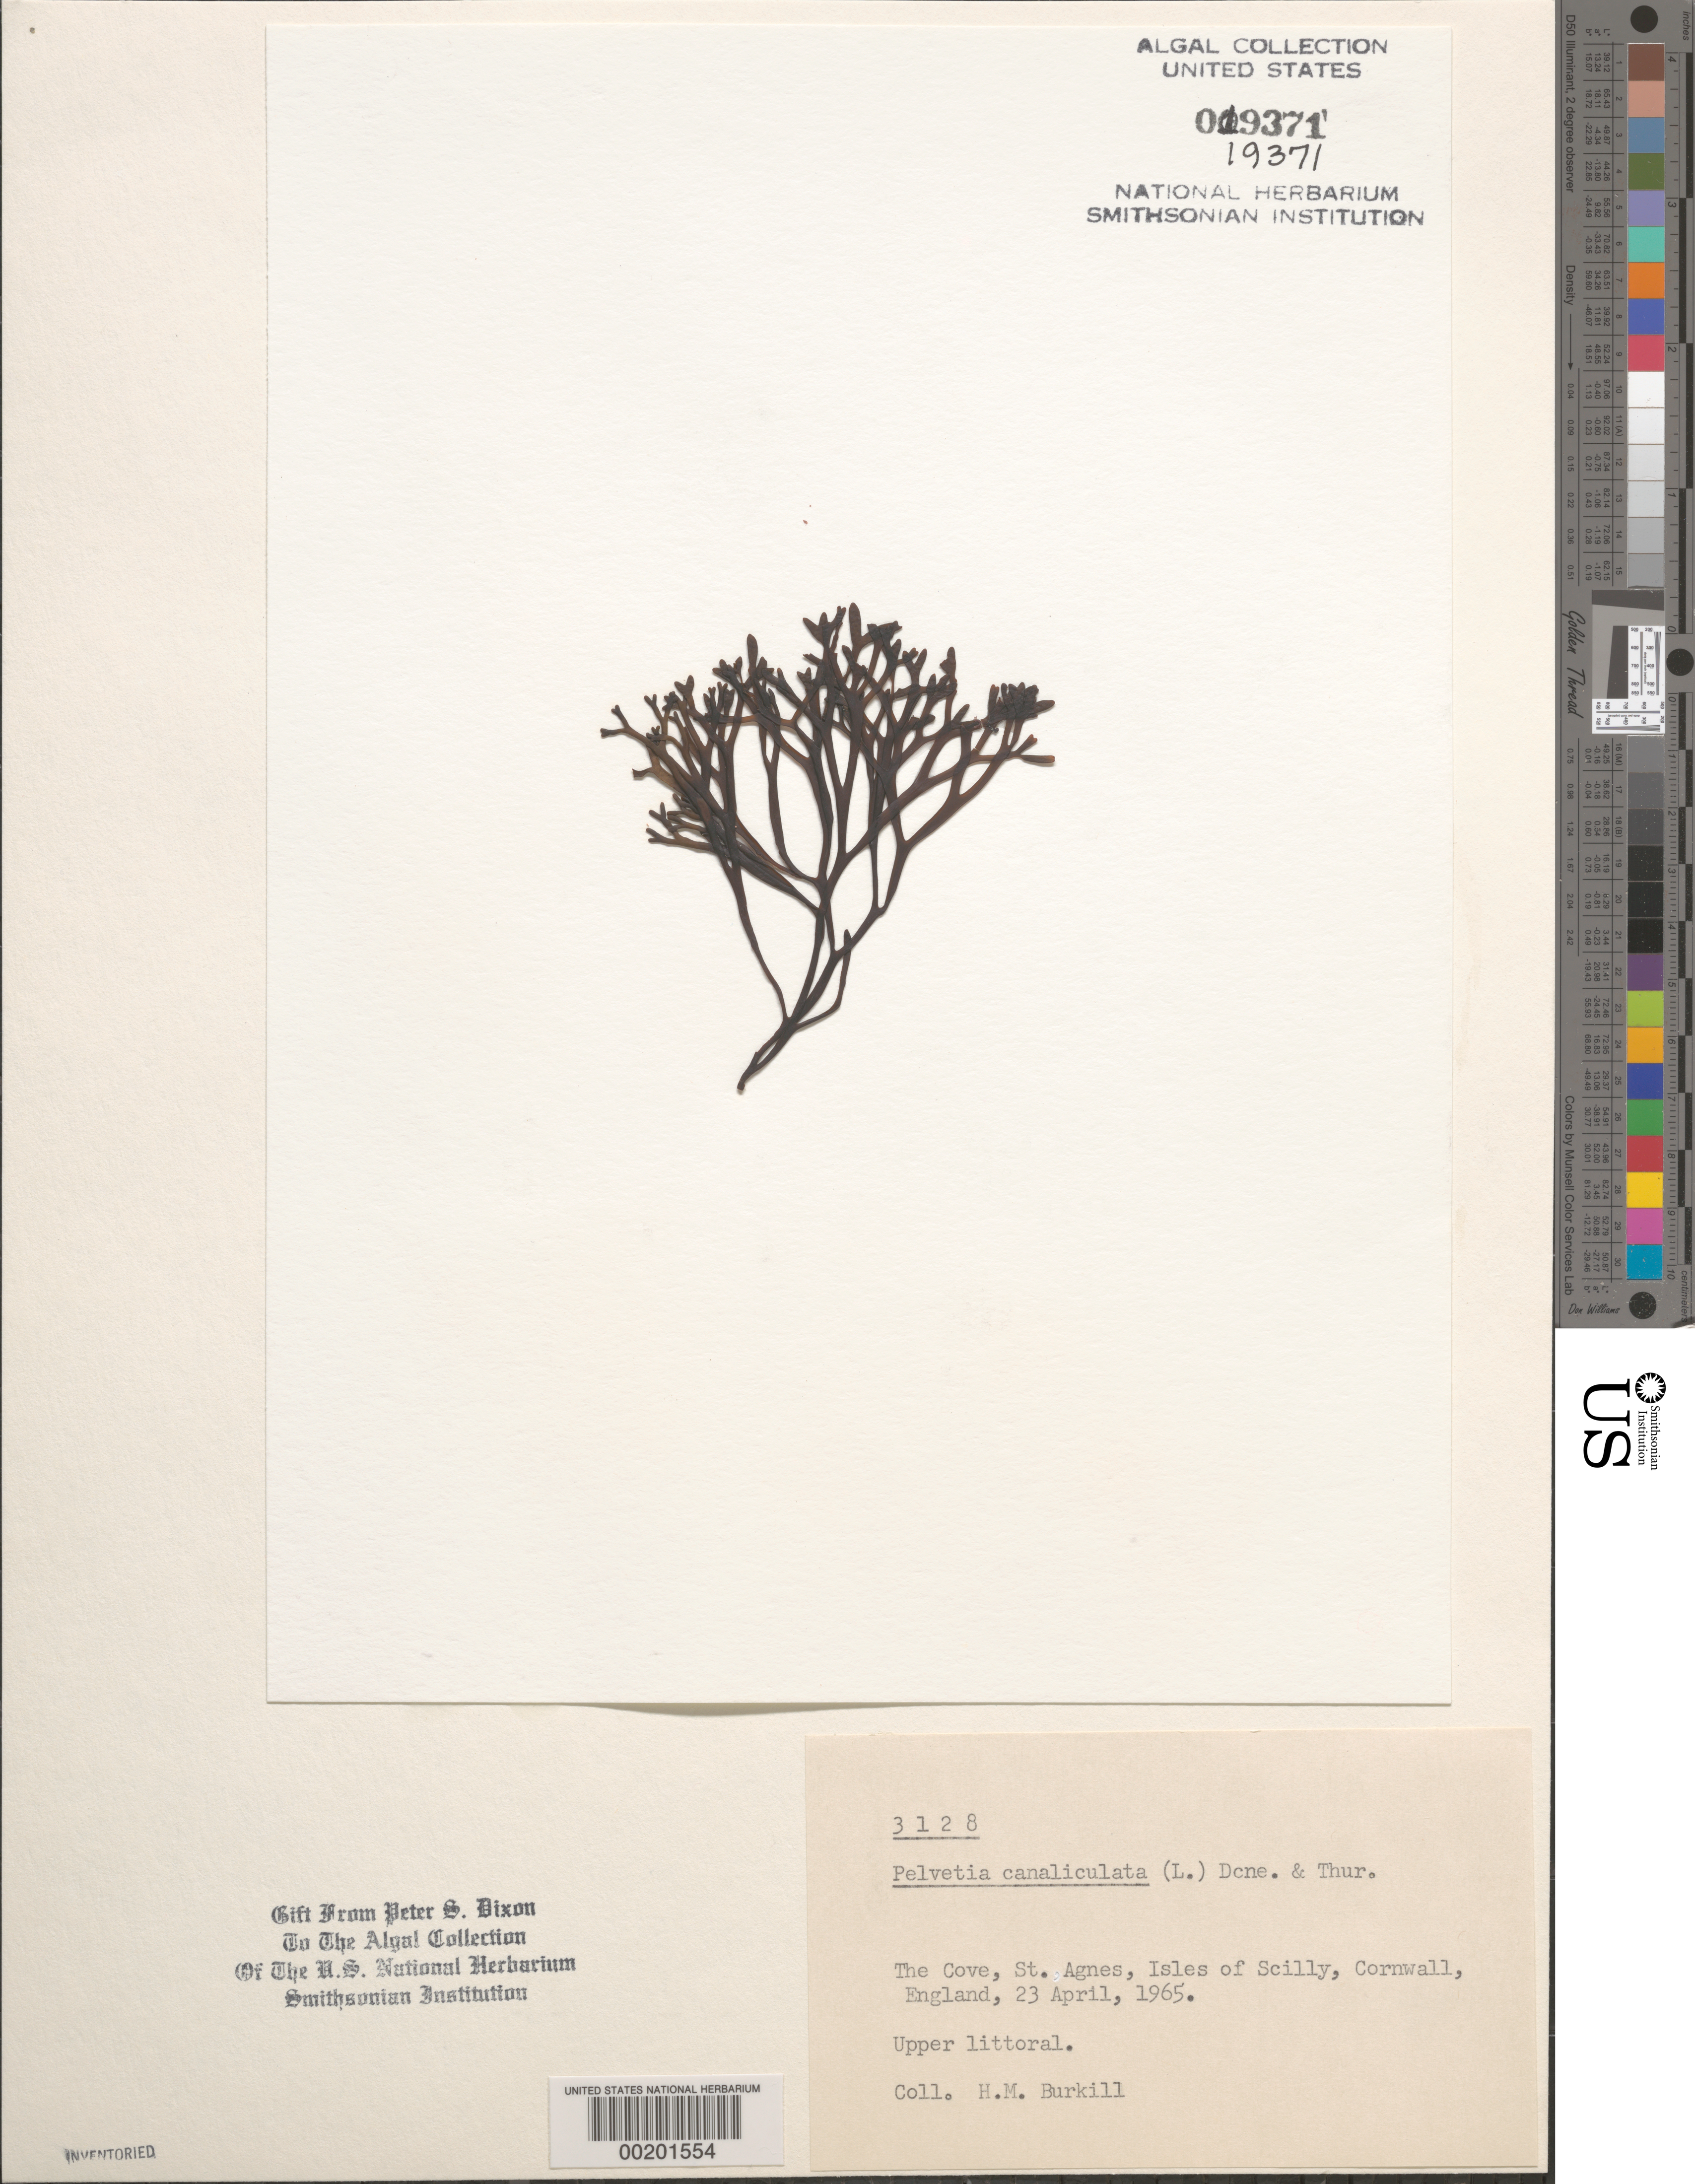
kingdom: Chromista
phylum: Ochrophyta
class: Phaeophyceae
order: Fucales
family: Fucaceae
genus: Pelvetia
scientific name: Pelvetia canaliculata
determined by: Dixon, P. S.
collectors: H. M. Burkill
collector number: PSD 3128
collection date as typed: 23 Apr 1965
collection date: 1965-04-23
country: United Kingdom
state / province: England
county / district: Council of the Isles of Scilly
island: St. Agnes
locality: The Cove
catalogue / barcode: US 19371